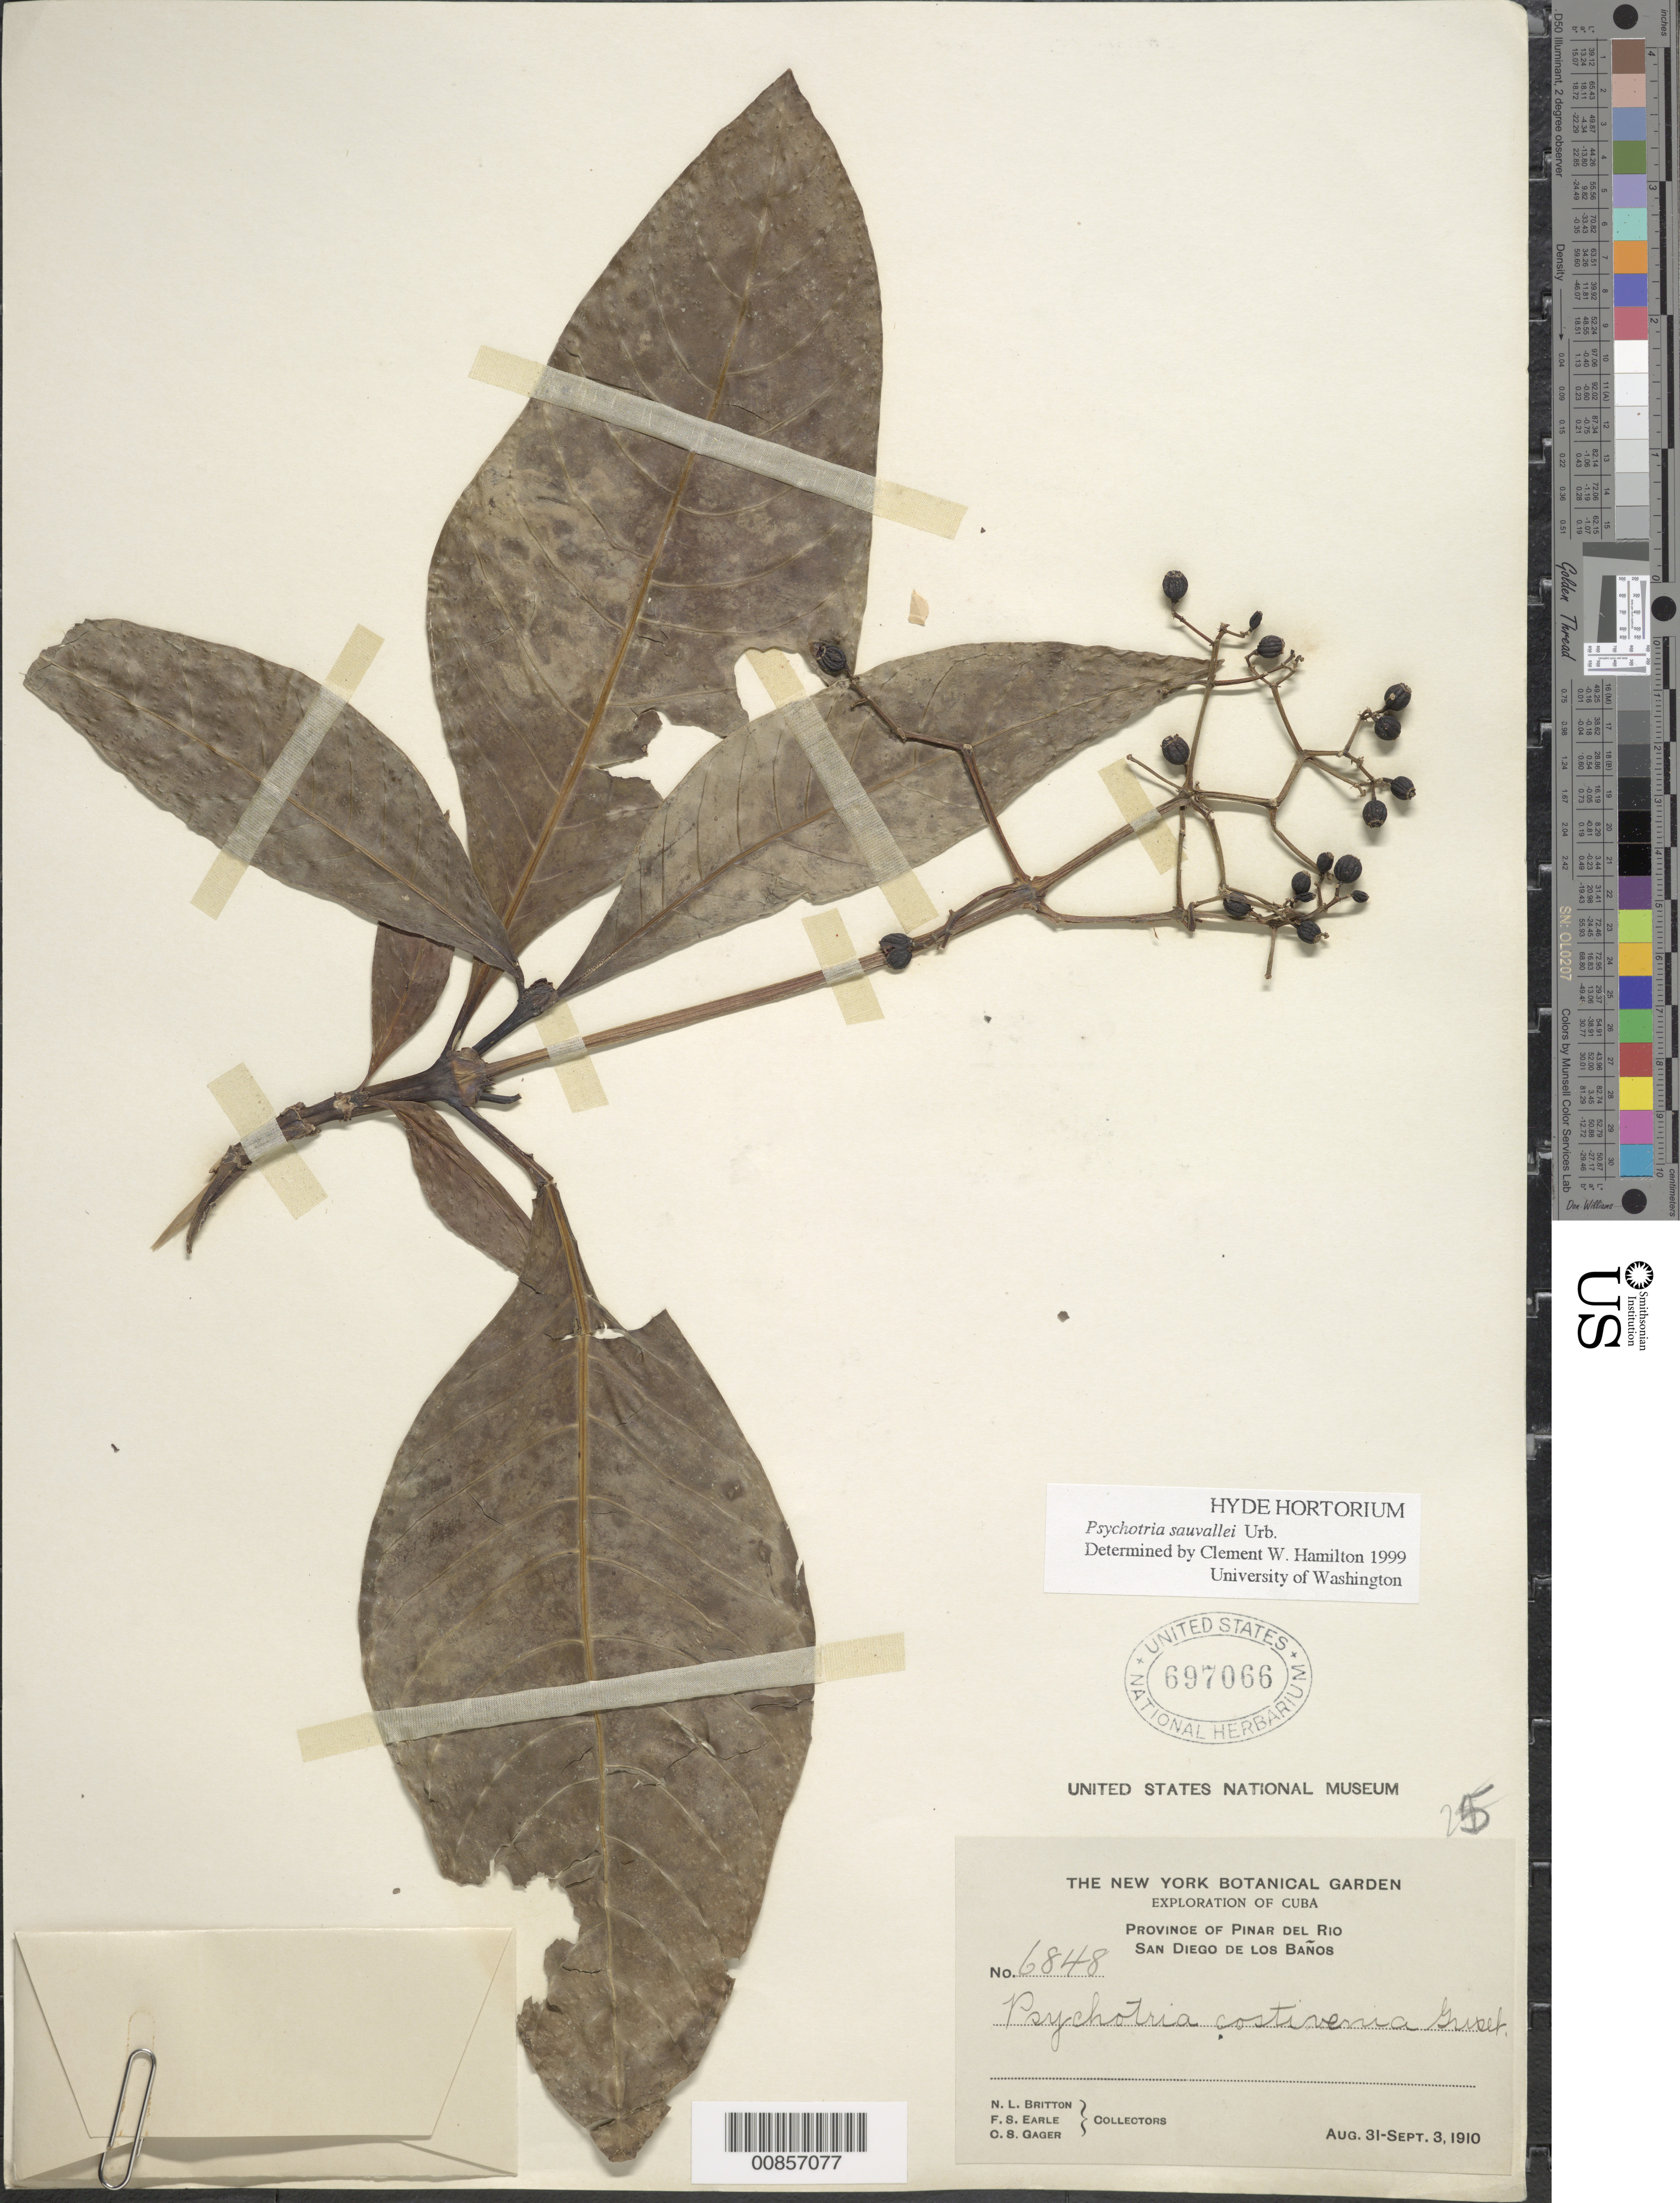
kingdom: Plantae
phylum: Tracheophyta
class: Magnoliopsida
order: Gentianales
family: Rubiaceae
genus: Psychotria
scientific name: Psychotria sauvallei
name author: Urb.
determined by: Hamilton, C. W.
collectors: N. Britton, F. S. Earle & C. Gager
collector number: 6848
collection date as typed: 31 Aug 1910 to 03 Sep 1910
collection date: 1910-08-31/1910-09-03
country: Cuba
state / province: Pinar del Río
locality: San Diego de los Banos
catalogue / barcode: US 697066